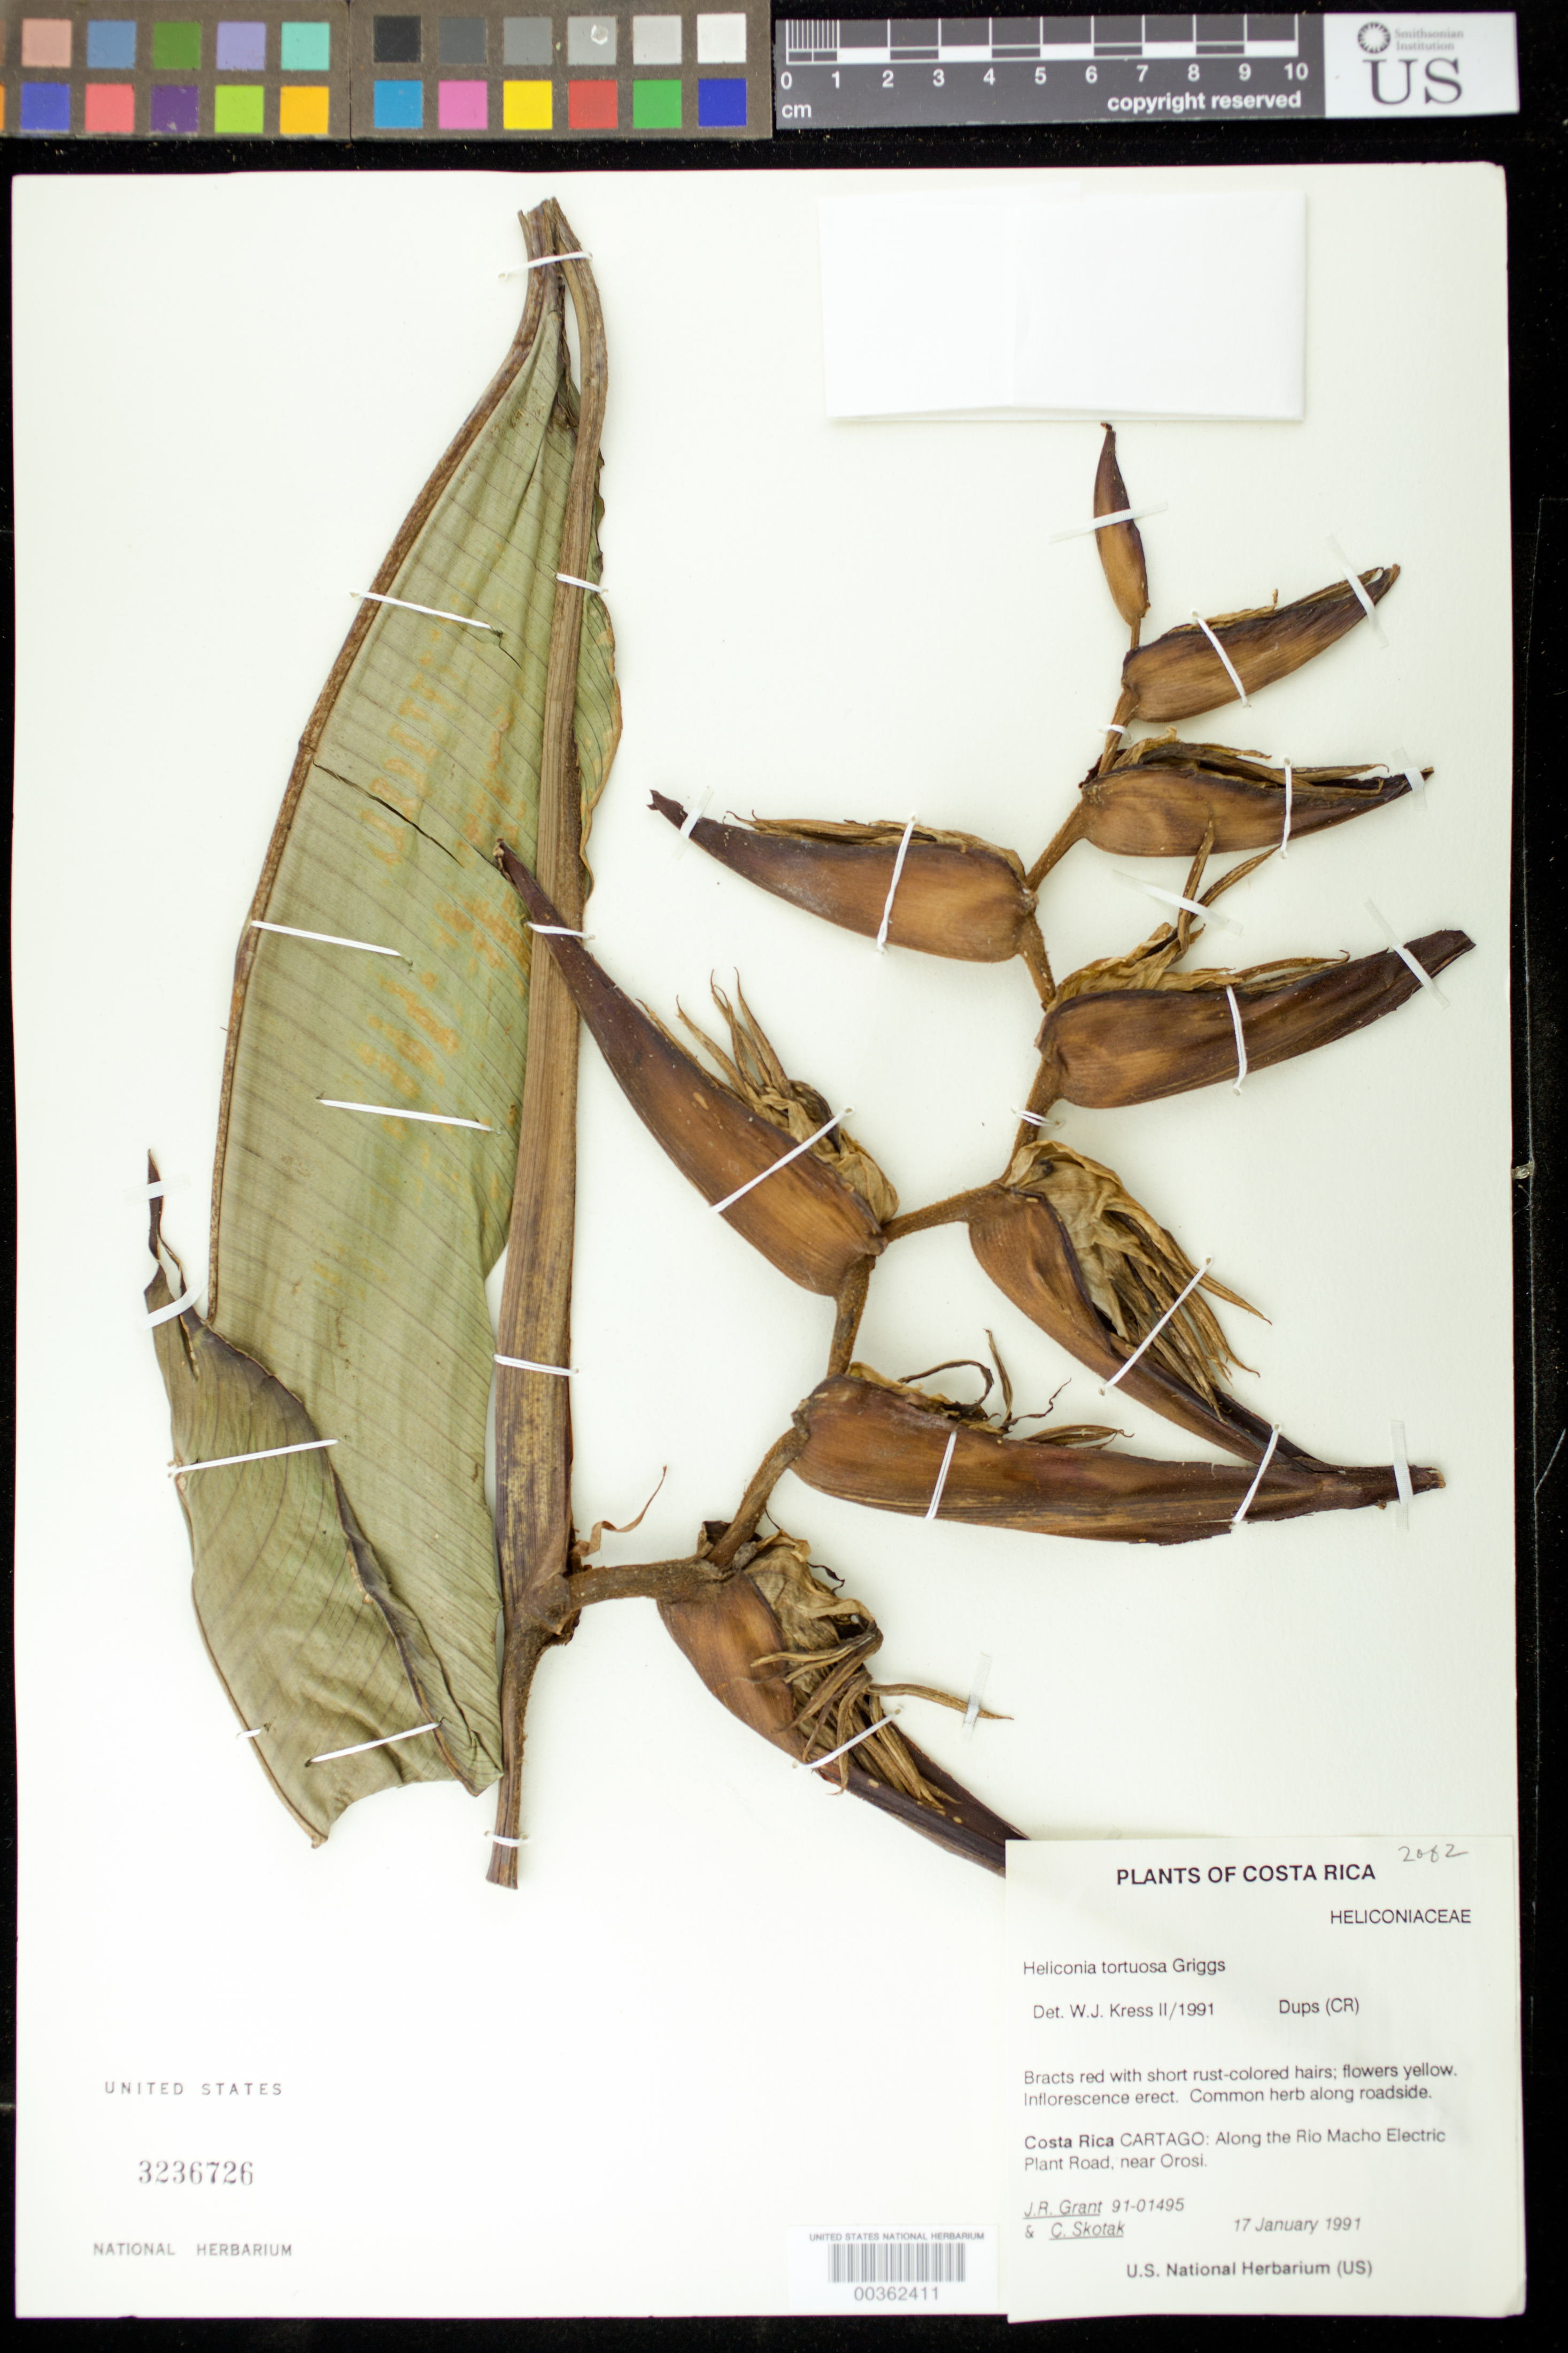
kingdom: Plantae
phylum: Tracheophyta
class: Liliopsida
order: Zingiberales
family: Heliconiaceae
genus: Heliconia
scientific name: Heliconia tortuosa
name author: R.F. Griggs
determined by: Kress, W. J., (US), Smithsonian Institution - National Museum of Natural History (UNITED STATES)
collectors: J. R. Grant & C. Skotak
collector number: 91-01495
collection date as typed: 17 Jan 1991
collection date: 1991-01-17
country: Costa Rica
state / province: Cartago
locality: Along Rio Macho Electric Plant Rd, near Orosi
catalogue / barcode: US 3236726